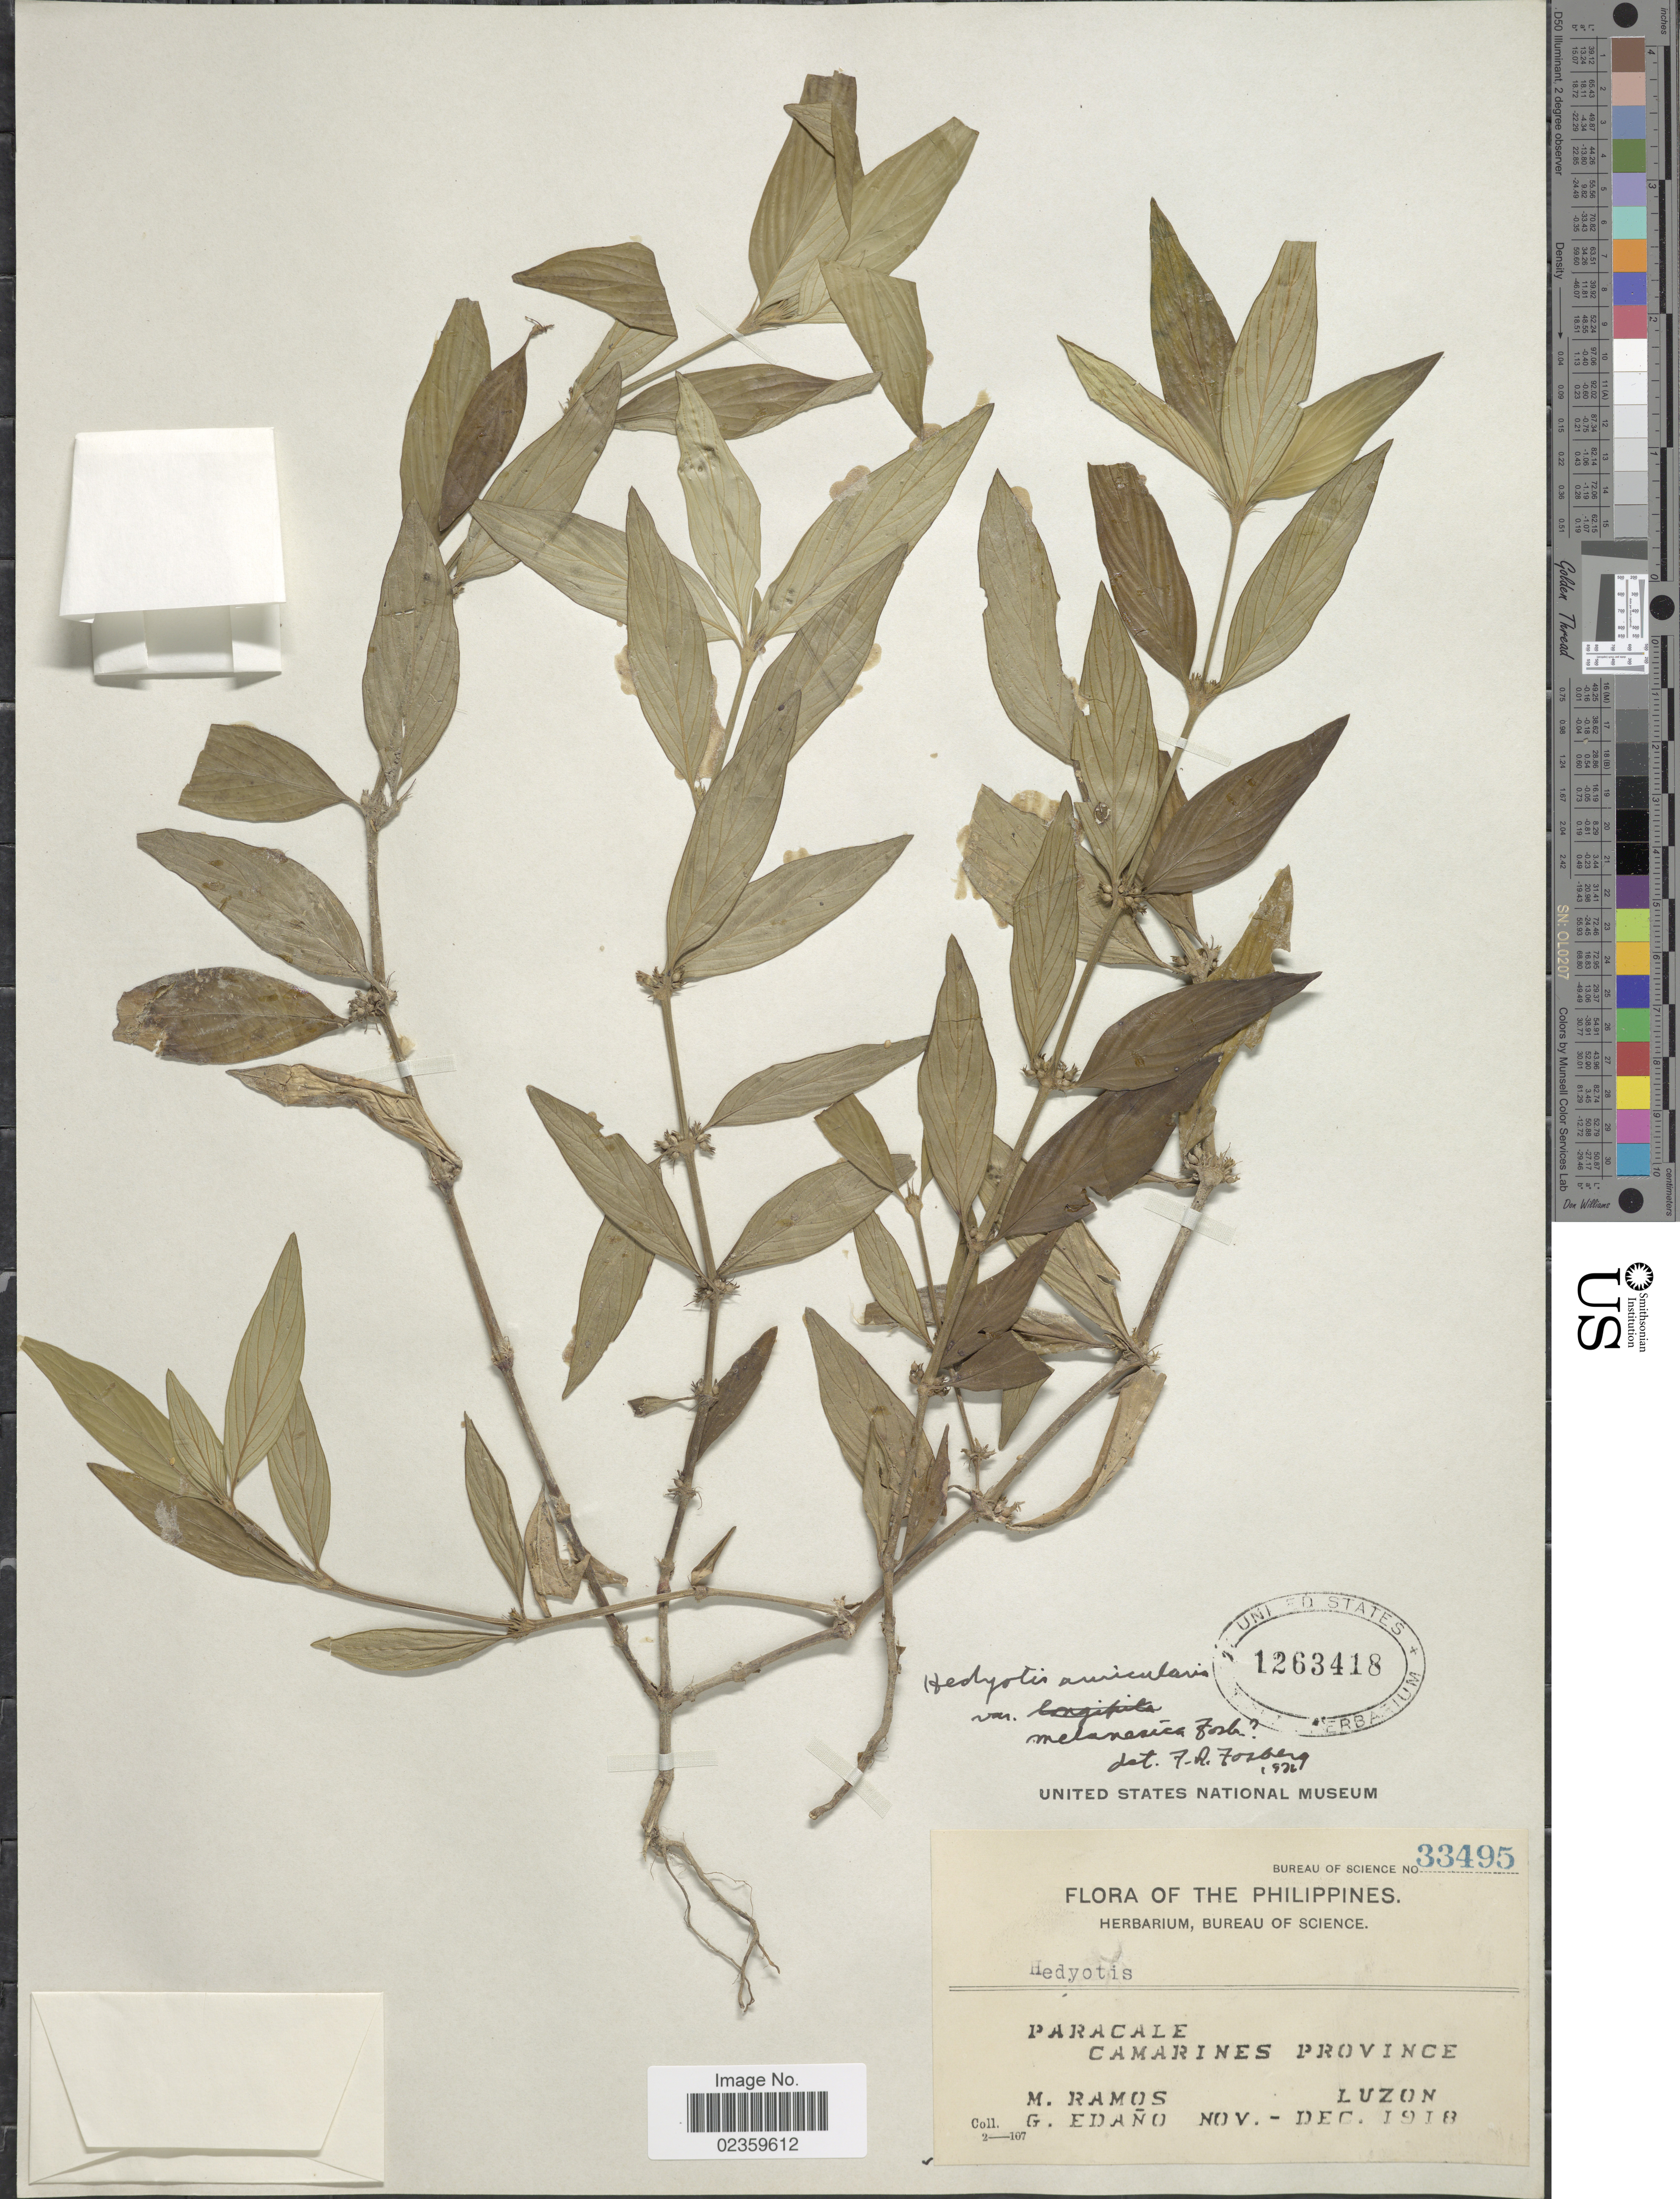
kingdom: Plantae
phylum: Tracheophyta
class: Magnoliopsida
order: Gentianales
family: Rubiaceae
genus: Exallage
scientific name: Exallage sp.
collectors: M. Ramos & G. Edaño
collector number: Bureau of Science 33495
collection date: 1918-11/1918-12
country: Philippines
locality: Paracale. Camarines Province. Luzon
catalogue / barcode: US 1263418